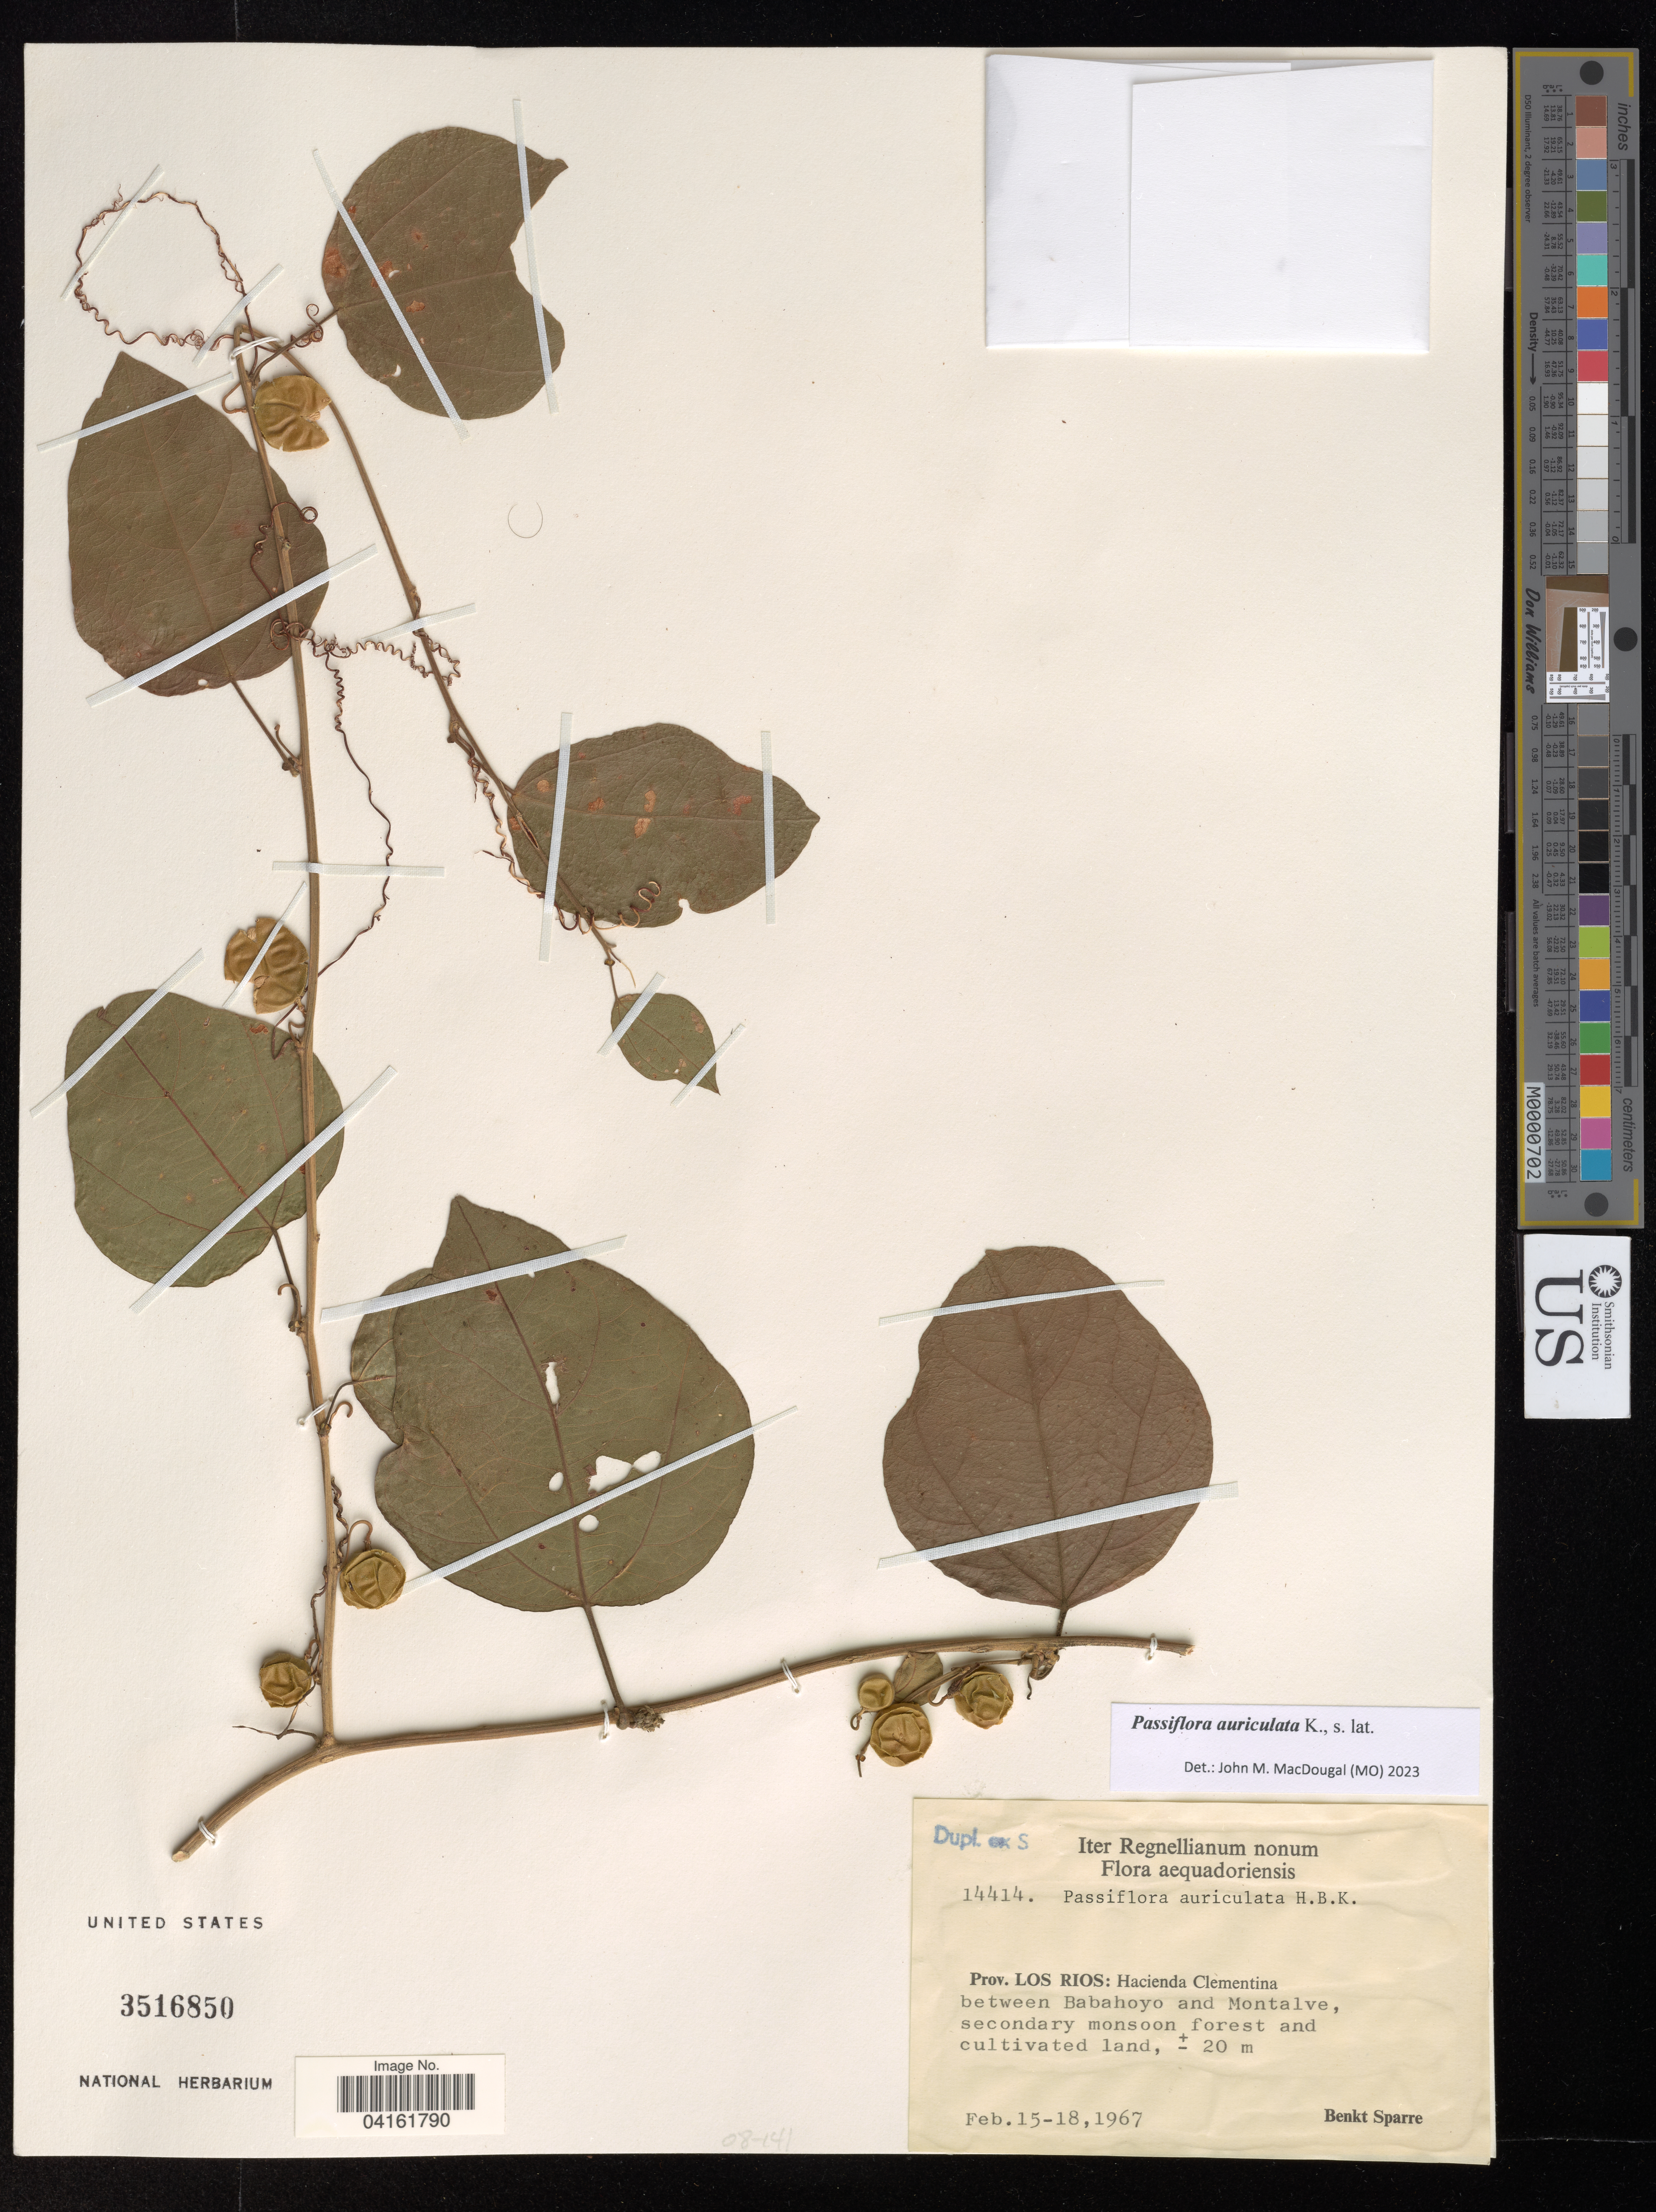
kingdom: Plantae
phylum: Tracheophyta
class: Magnoliopsida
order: Malpighiales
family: Passifloraceae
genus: Passiflora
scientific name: Passiflora auriculata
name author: Kunth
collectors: B. Sparre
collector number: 14414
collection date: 1967-02-15/1967-02-18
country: Ecuador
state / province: Los Ríos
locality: Hacienda Clementina between Babahoyo and Montalve, secondary monsoon forest and cultivated land.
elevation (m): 20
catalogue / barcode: US 3516850